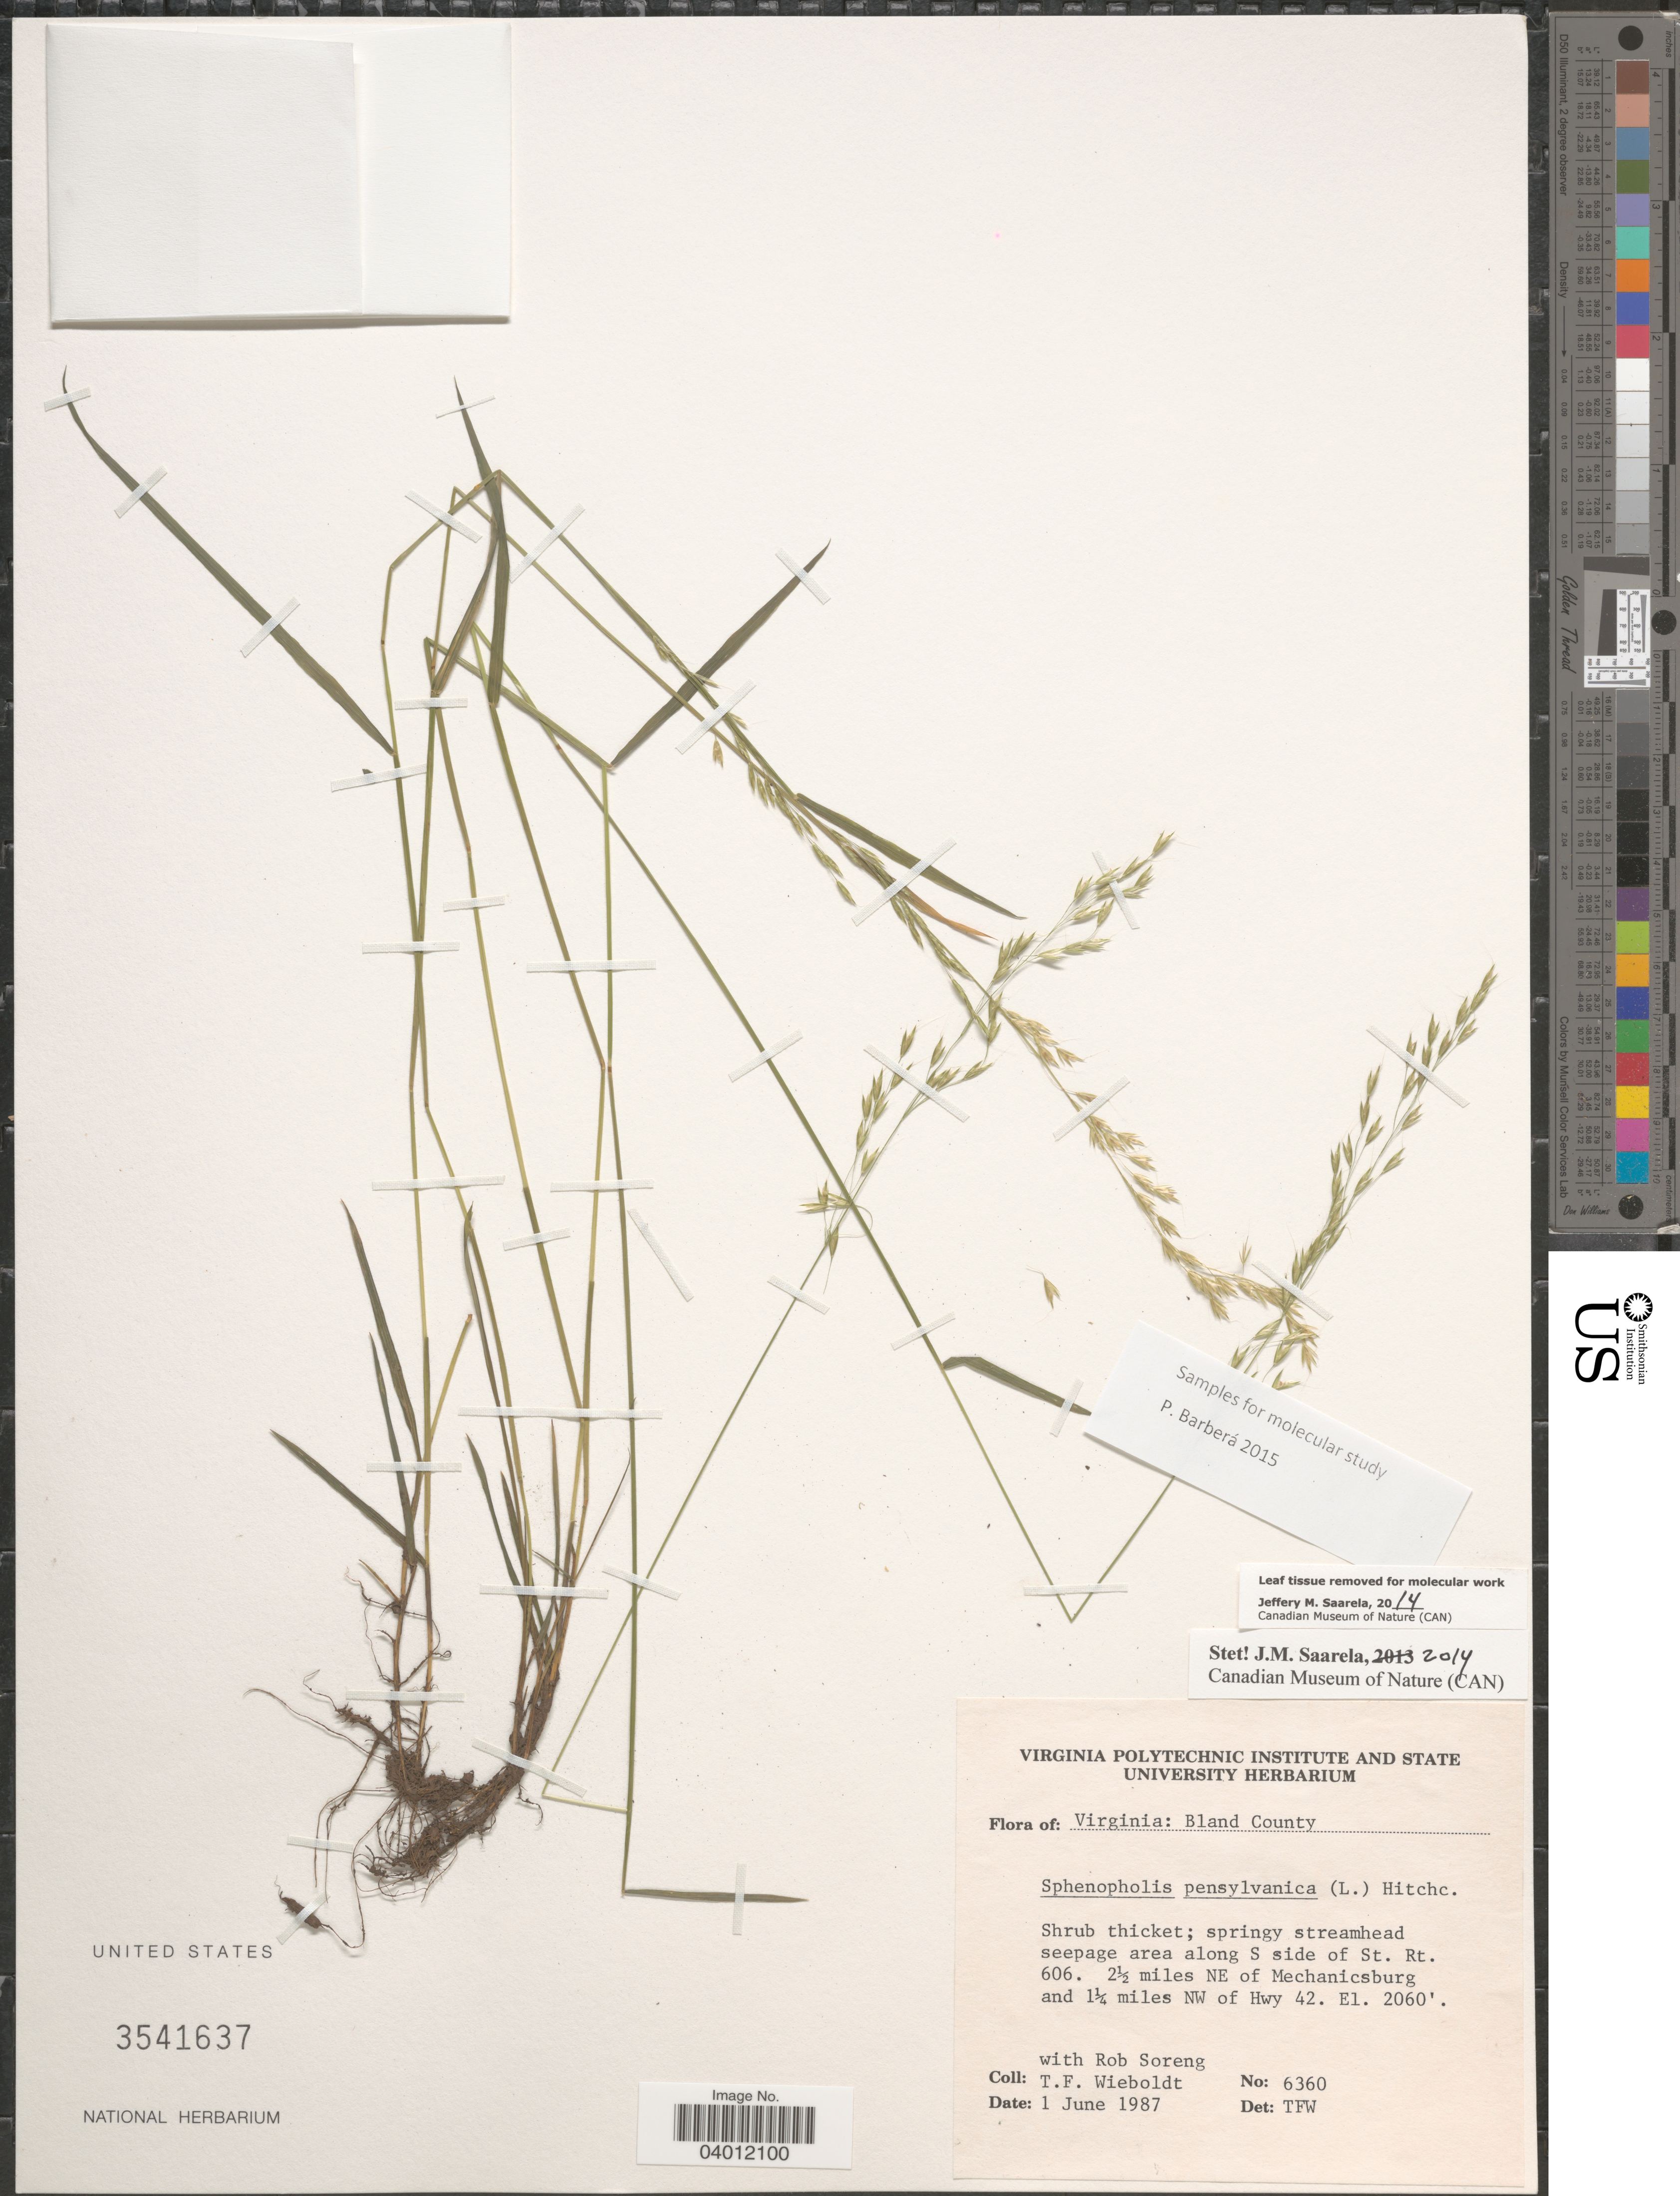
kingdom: Plantae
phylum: Tracheophyta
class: Liliopsida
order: Poales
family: Poaceae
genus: Sphenopholis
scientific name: Sphenopholis pensylvanica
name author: (L.) Hitchc.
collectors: T. Wieboldt & R. J. Soreng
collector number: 6360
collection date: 1987-06-01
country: United States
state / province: Virginia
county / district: Bland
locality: Bland County. Springy streamhead seepage area long S side of St. Rt. 606. 2½miles NE of Mechanicsburg and 1¼ miles NW of Hwy 42.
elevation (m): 628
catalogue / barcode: US 3541637